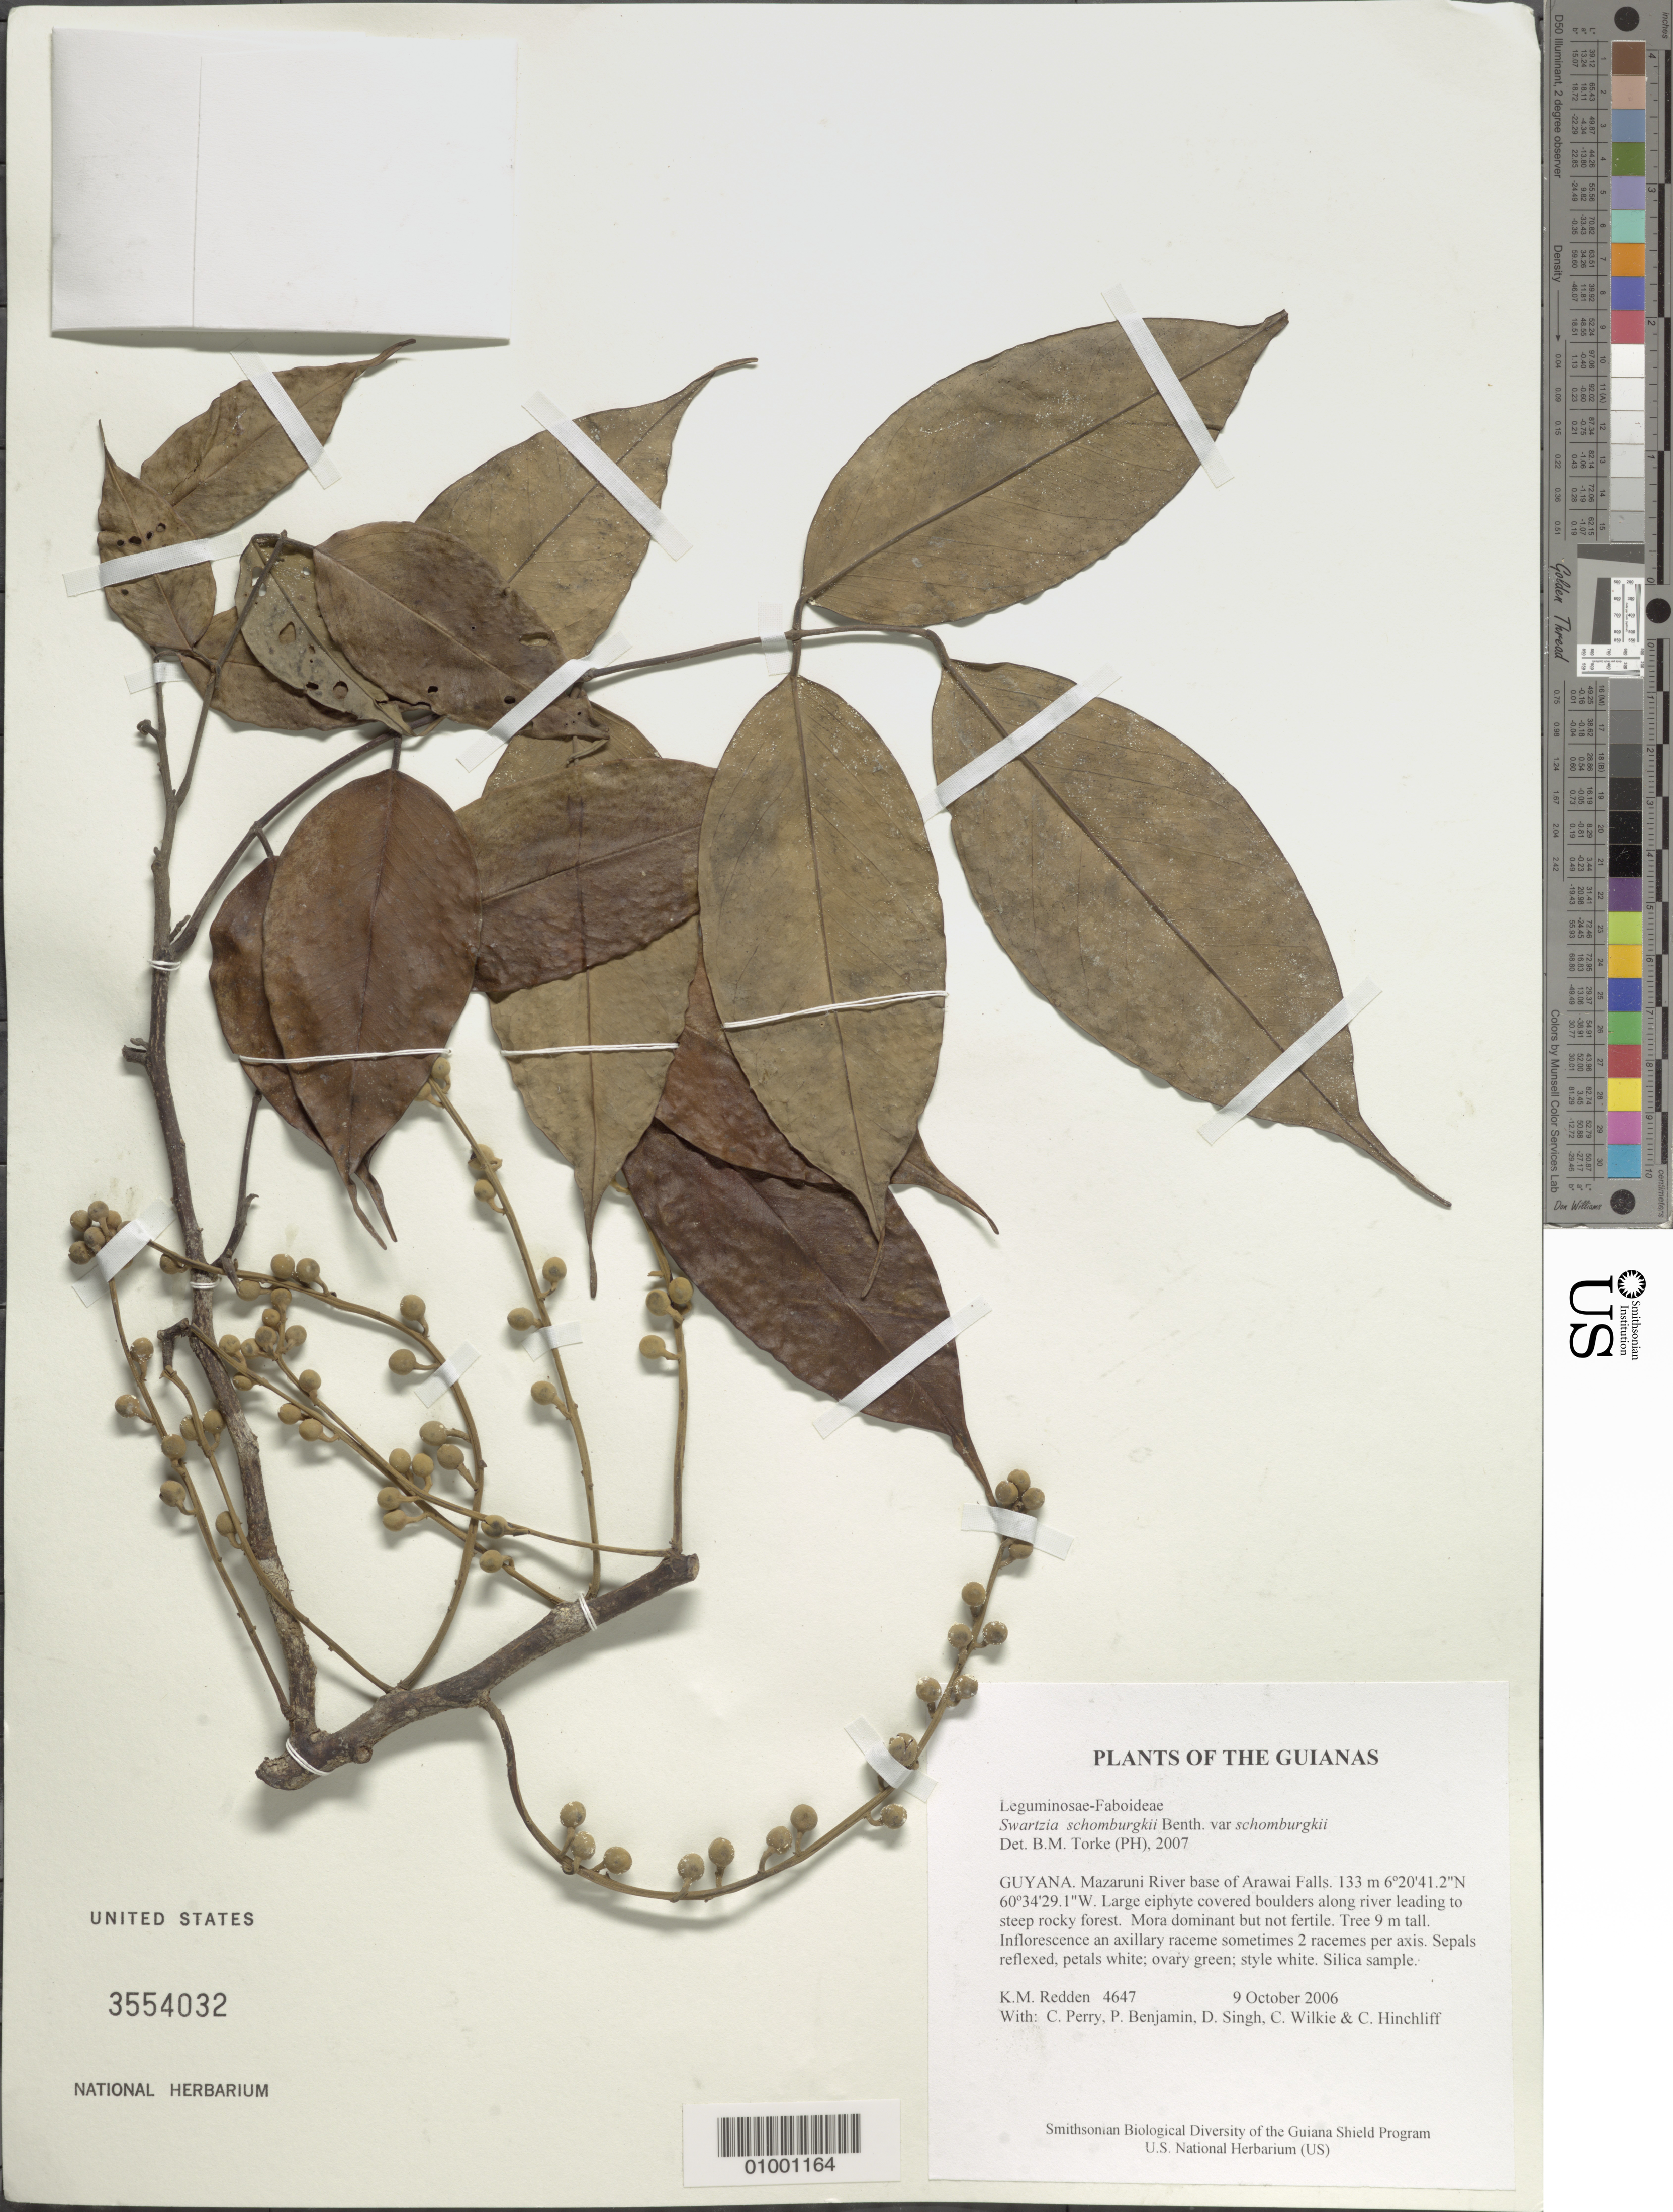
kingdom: Plantae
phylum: Tracheophyta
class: Magnoliopsida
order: Fabales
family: Fabaceae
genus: Swartzia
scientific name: Swartzia schomburgkii var. guayanensis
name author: R.S. Cowan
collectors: K. M. Redden, C. Perry, P. Benjamin, D. Singh, C. Wilkie & C. E. Hinchliff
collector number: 4647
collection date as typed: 9 October 2006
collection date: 2006-10-09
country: Guyana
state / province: Cuyuni-Mazaruni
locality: Mazaruni River base of Arawai Falls.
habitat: Large epiphyte covered boulders along river leading to steep rocky forest. Mora dominant but not fertile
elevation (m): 133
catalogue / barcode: US 3554032